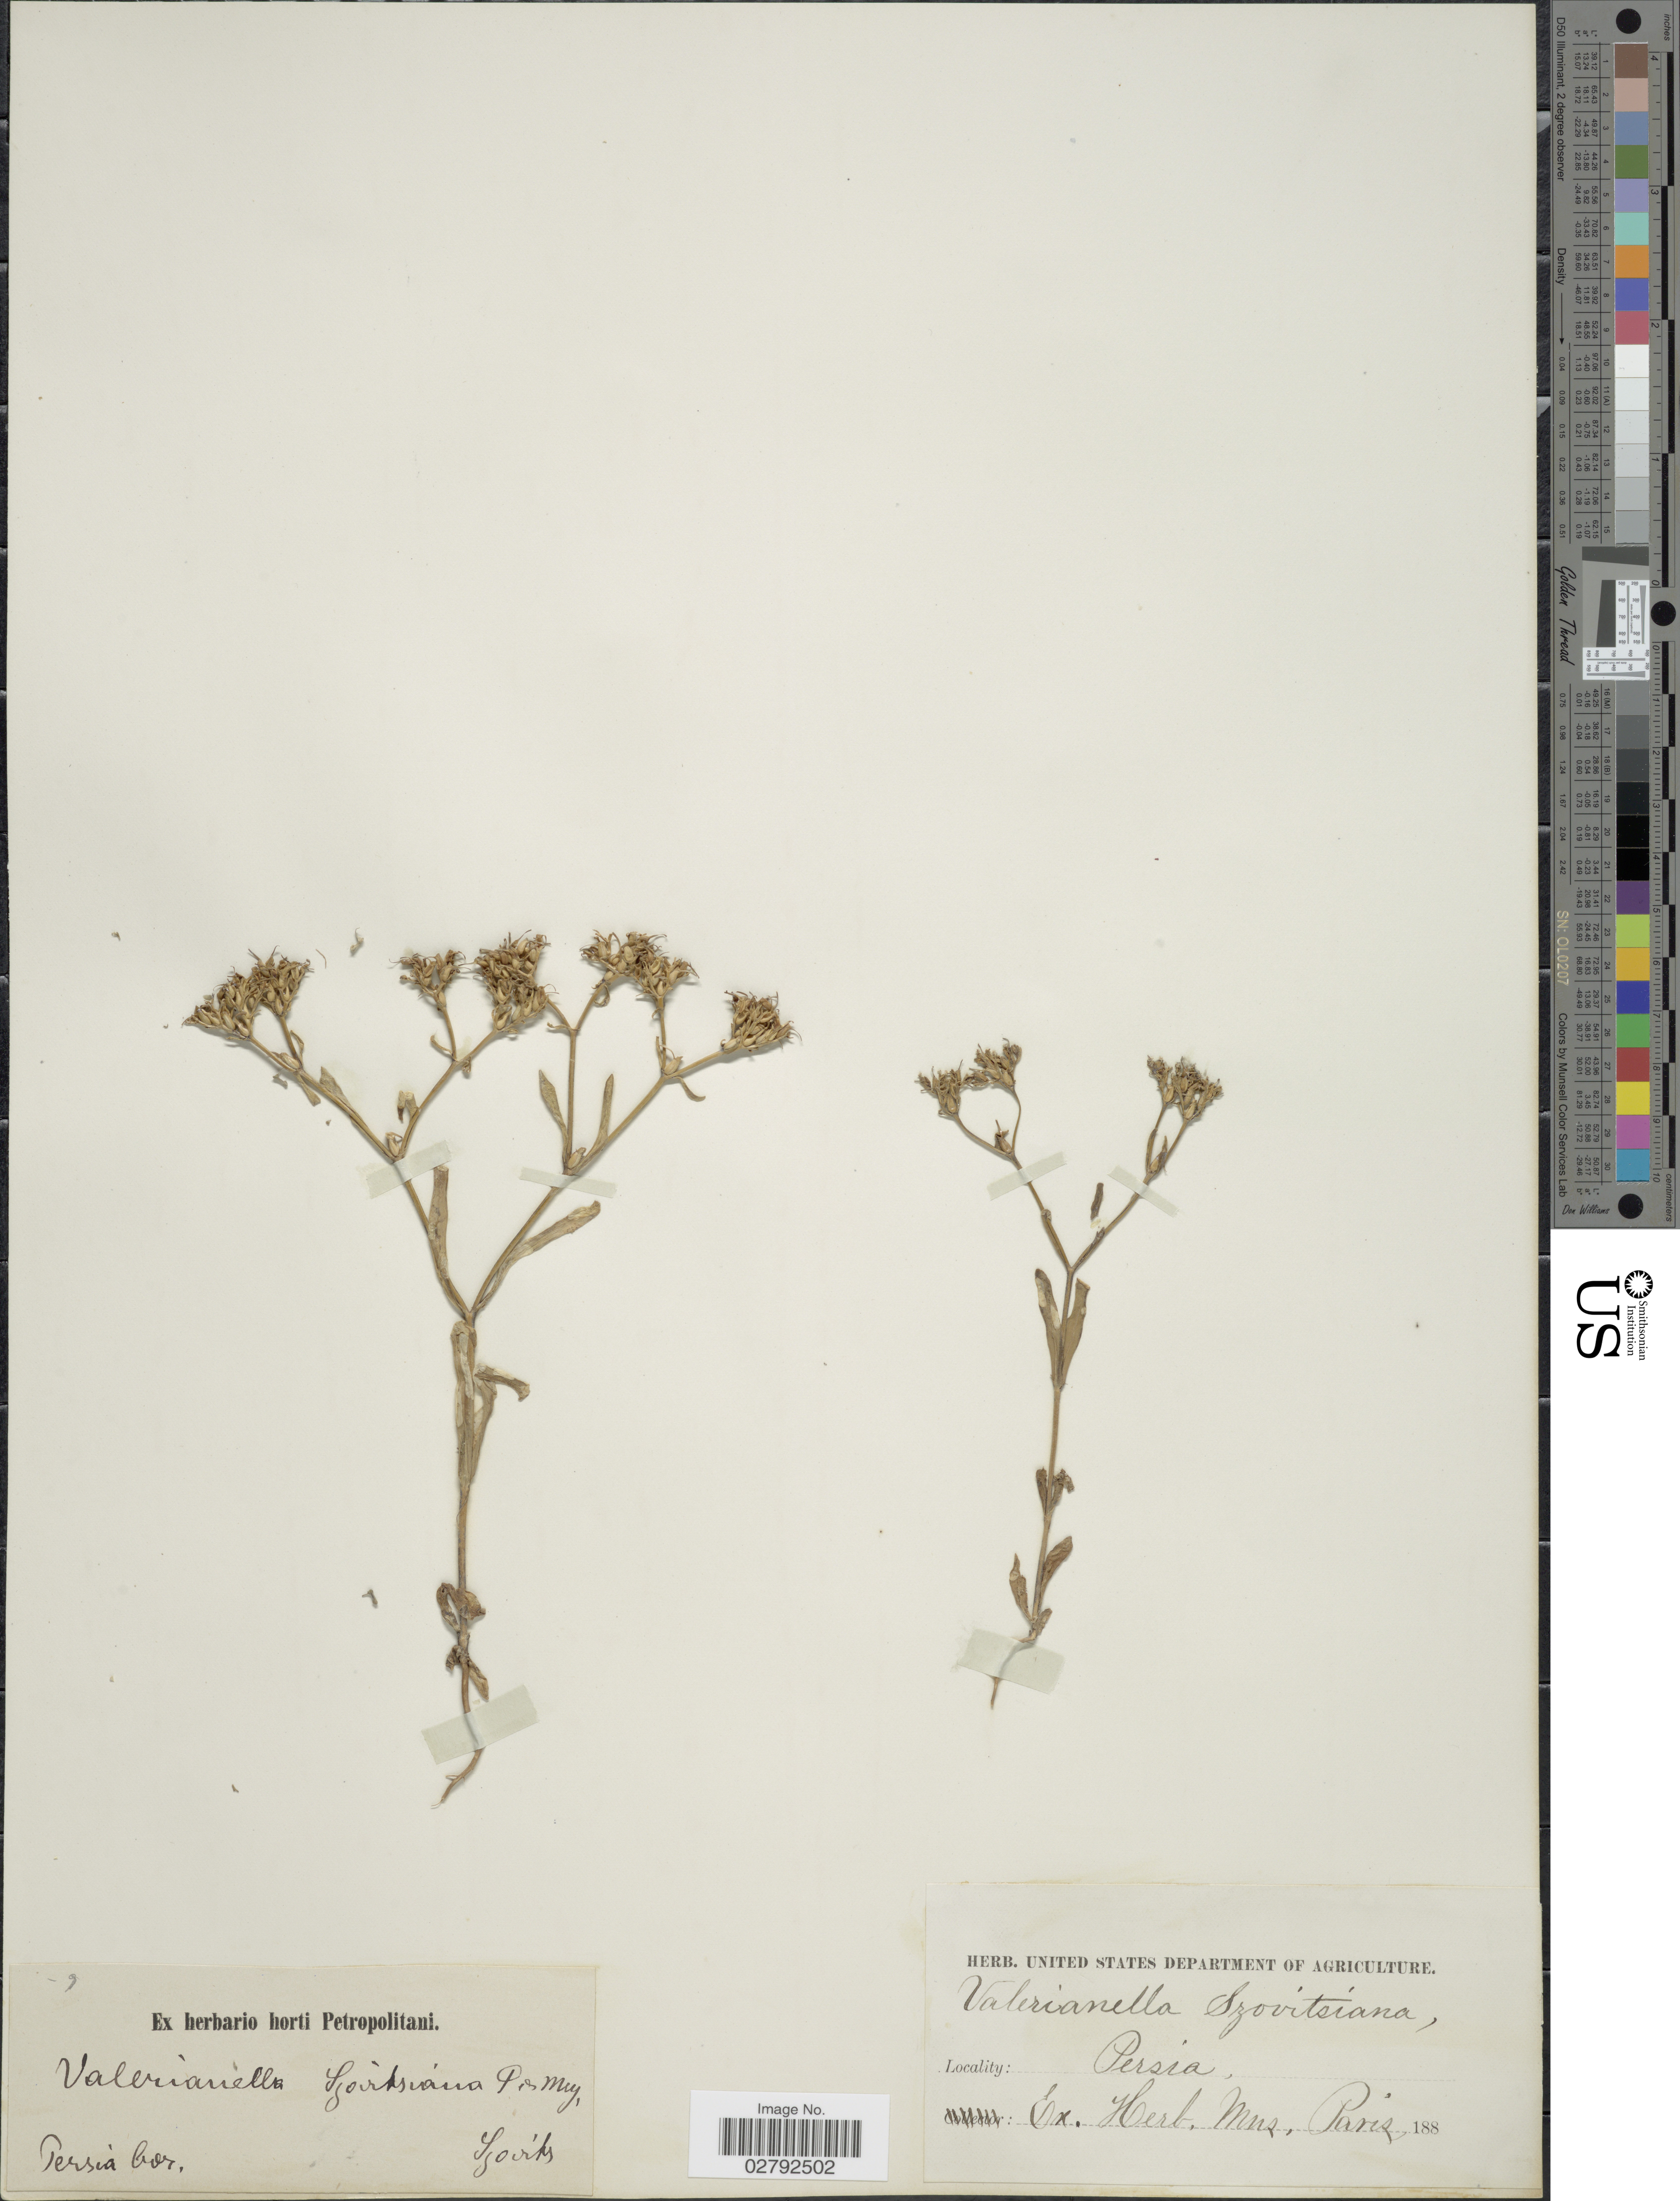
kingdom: Plantae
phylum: Tracheophyta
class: Magnoliopsida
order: Dipsacales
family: Caprifoliaceae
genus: Valerianella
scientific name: Valerianella szovitsiana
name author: Fisch. & C.A. Mey.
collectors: Szovits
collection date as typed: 188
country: Iran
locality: Persia bor.